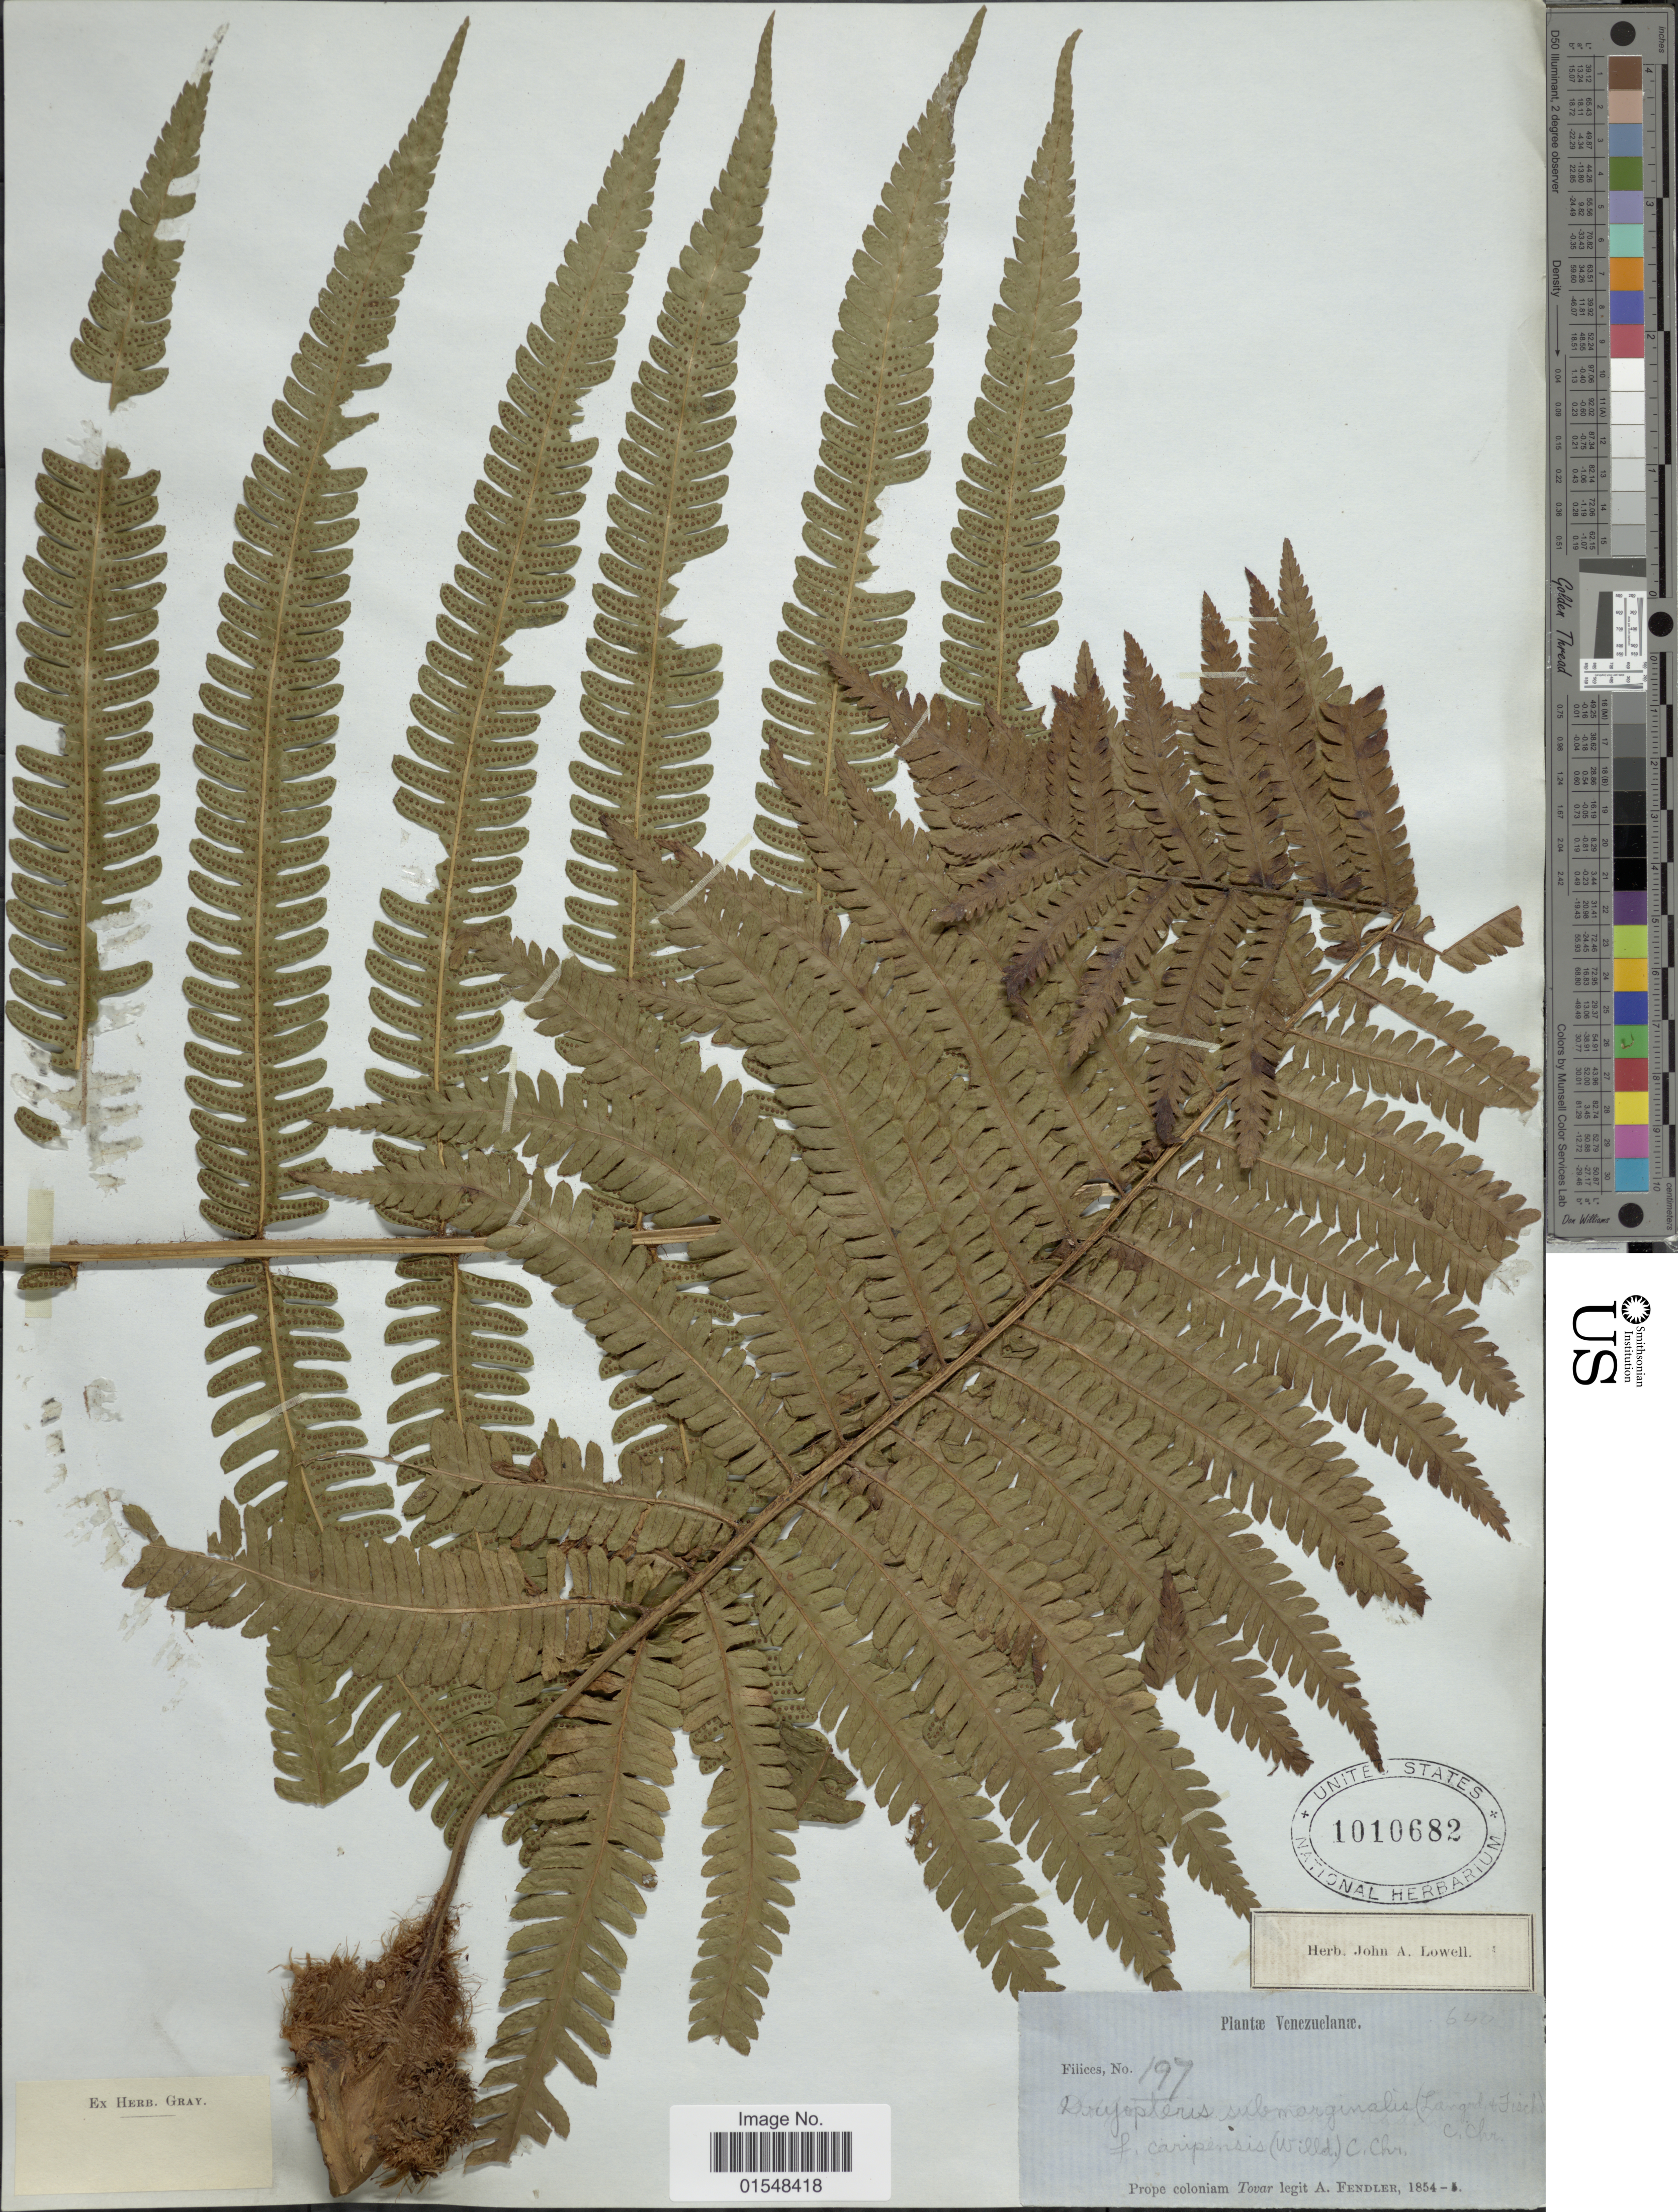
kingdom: Plantae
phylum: Tracheophyta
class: Polypodiopsida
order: Polypodiales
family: Dryopteridaceae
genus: Ctenitis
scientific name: Ctenitis submarginalis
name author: (Langsd. & Fisch.) Ching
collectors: A. Fendler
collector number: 197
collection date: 1854/1855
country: Venezuela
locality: Prope coloniam Tovar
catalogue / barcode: US 1010682